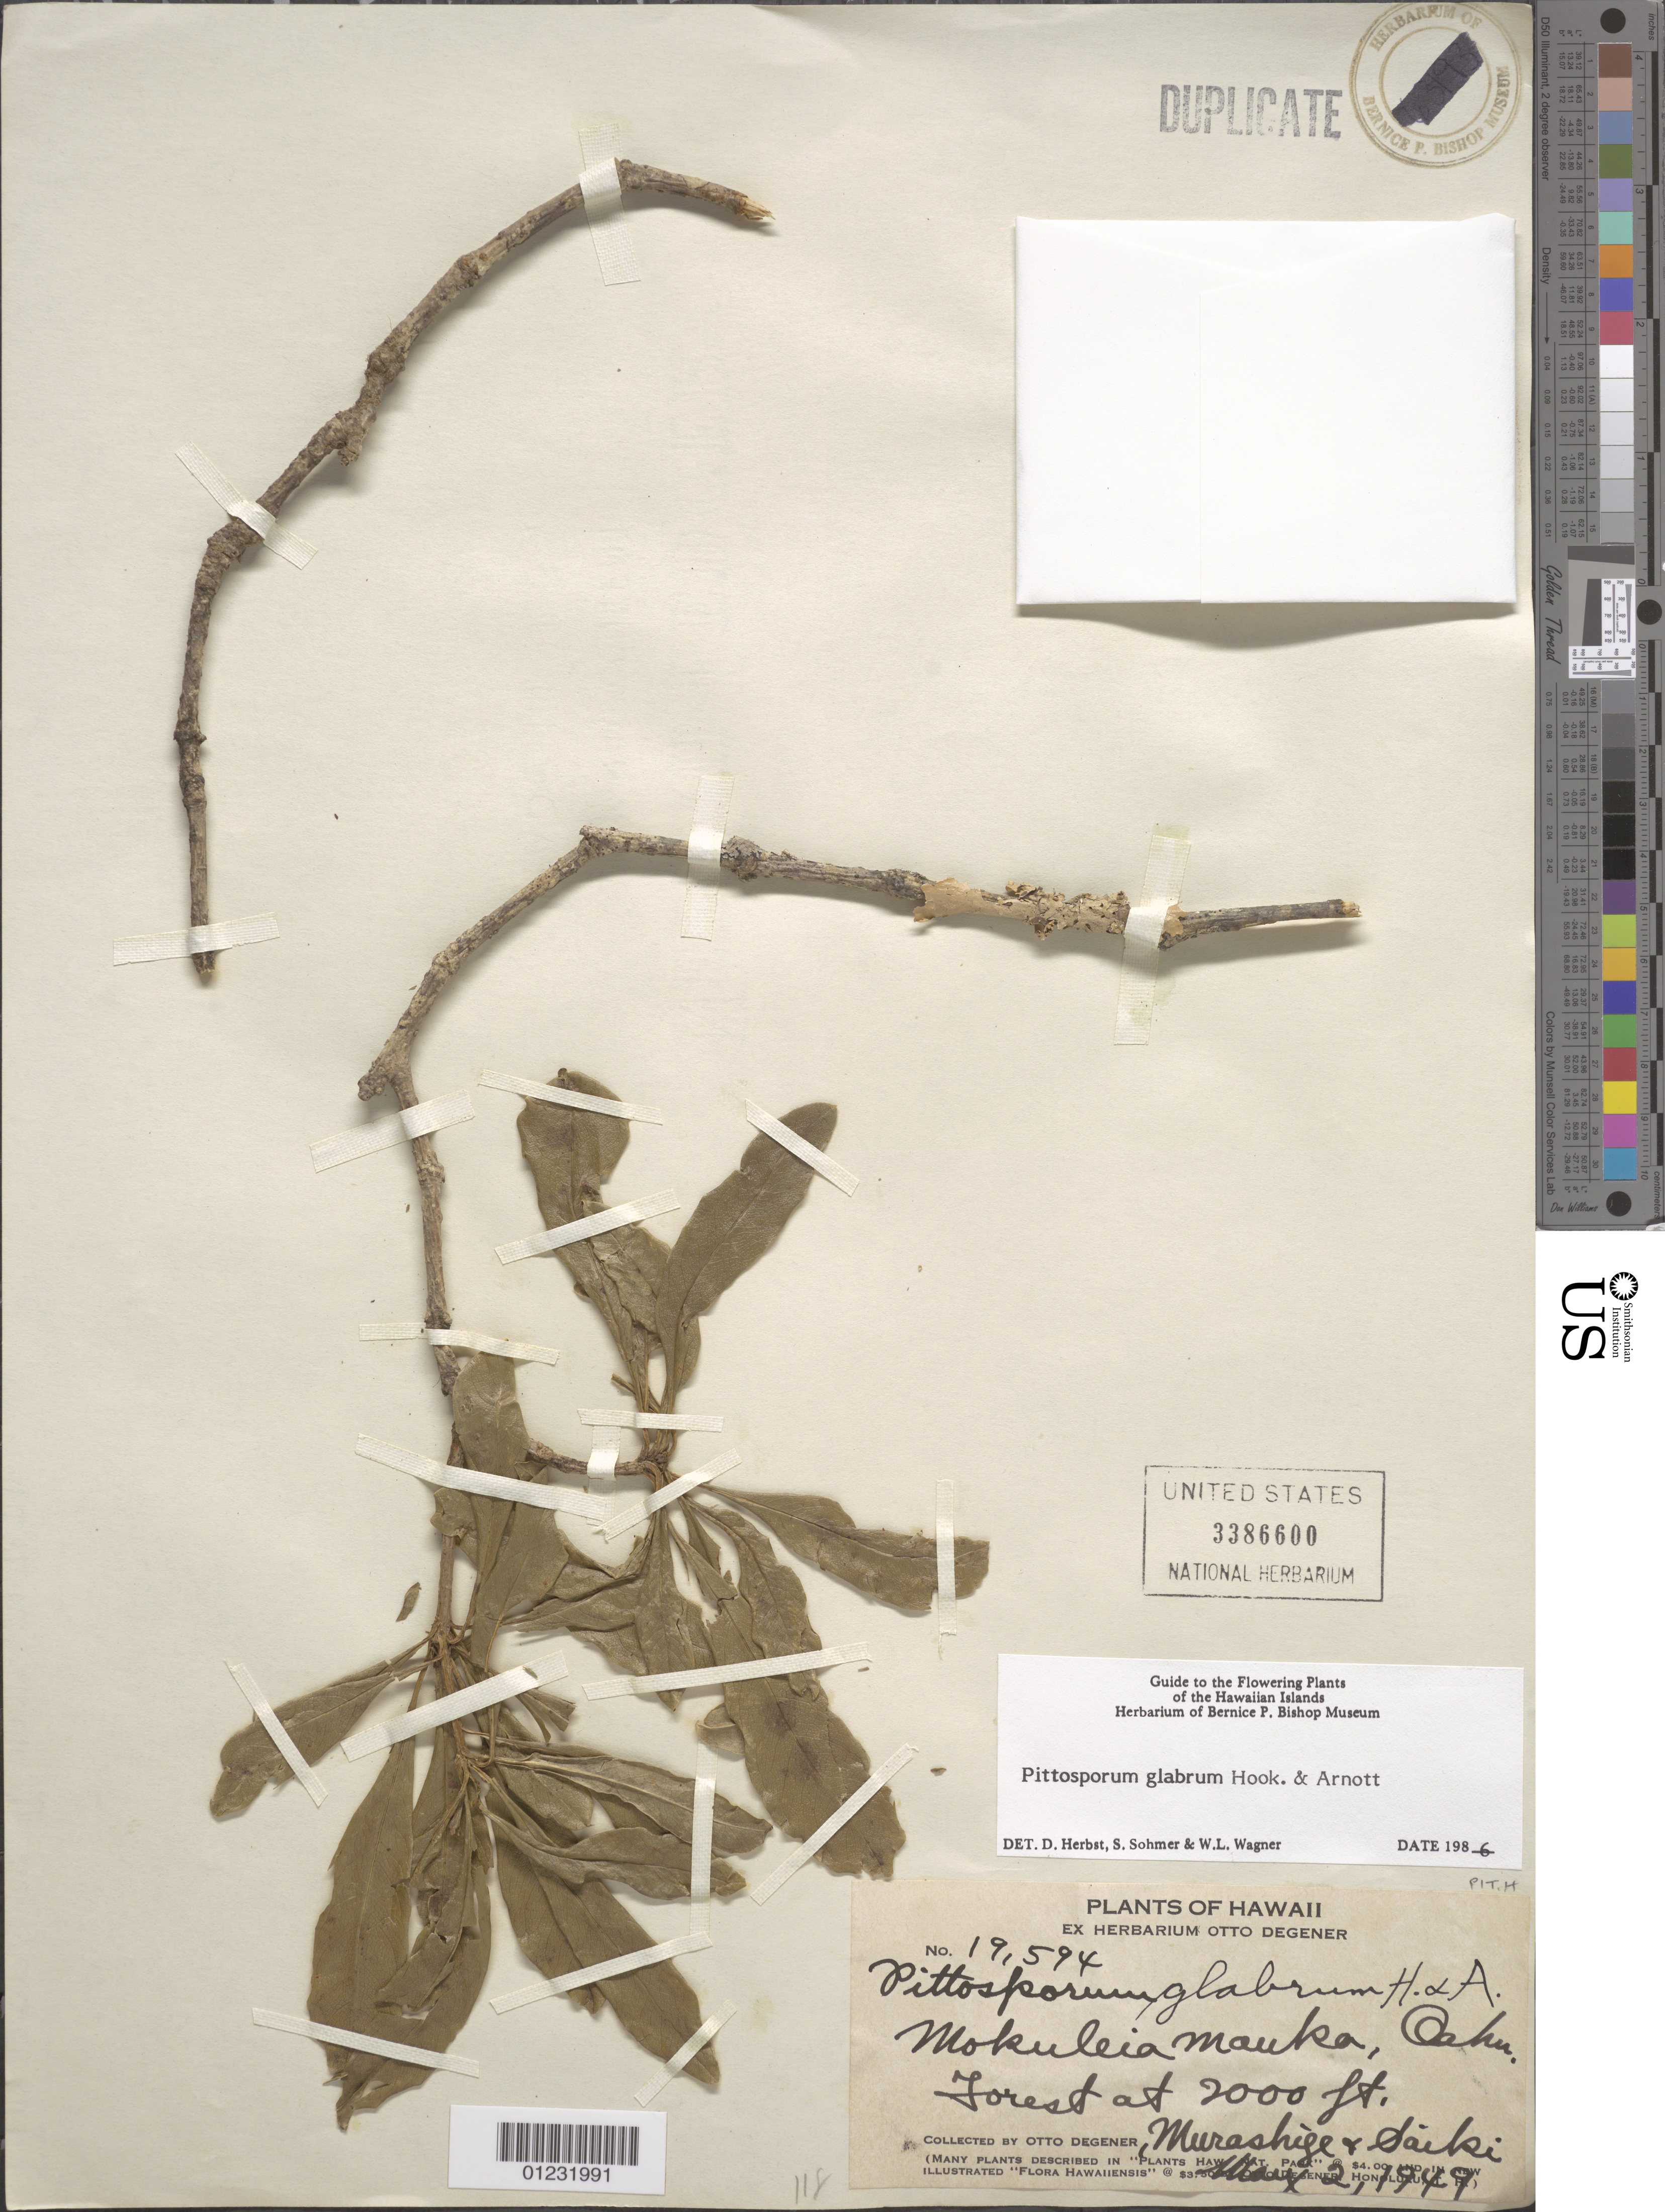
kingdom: Plantae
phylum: Tracheophyta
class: Magnoliopsida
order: Apiales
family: Pittosporaceae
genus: Pittosporum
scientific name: Pittosporum glabrum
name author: Hook. & Arn.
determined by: Herbst, D. R.; Sohmer, S. H.; Wagner, W. L.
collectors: O. Degener, Murashige & Saiki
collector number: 19594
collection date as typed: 2 May 1949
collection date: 1949-05-02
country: United States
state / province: Hawaii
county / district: Honolulu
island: Oahu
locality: Mokuleia mauka, Oahu.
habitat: Forest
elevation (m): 610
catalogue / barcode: US 3386600